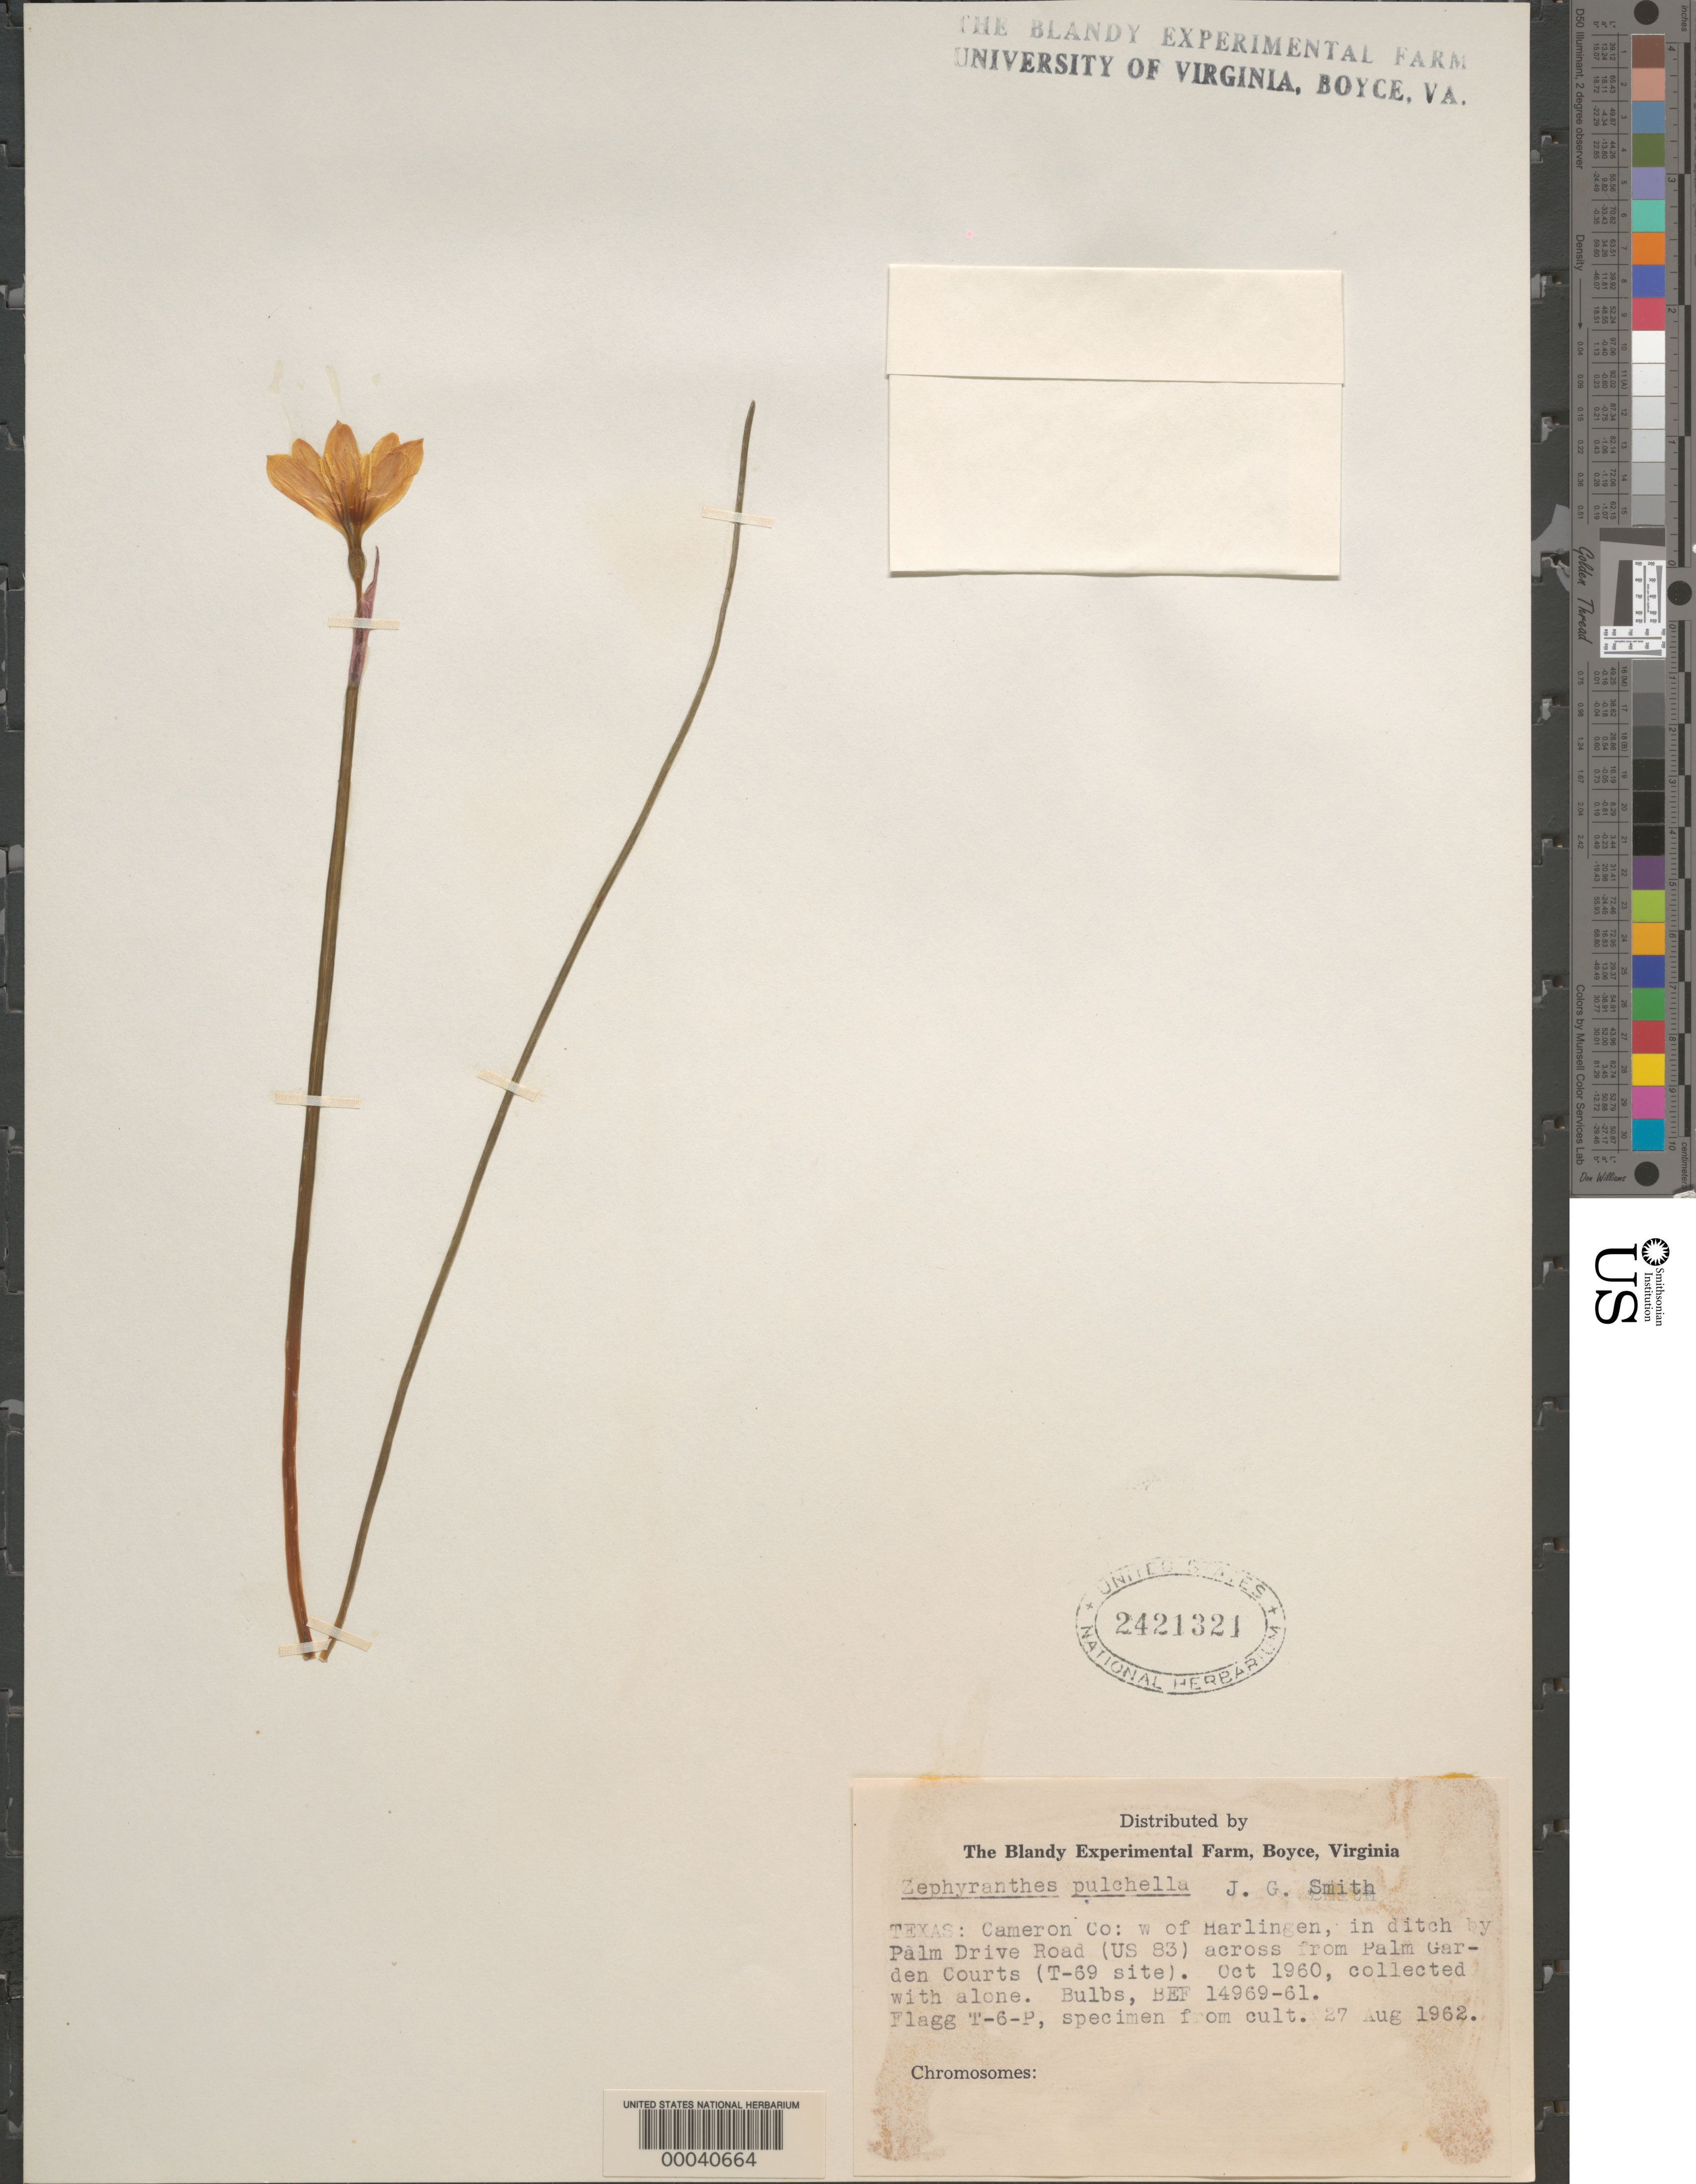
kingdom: Plantae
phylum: Tracheophyta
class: Liliopsida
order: Asparagales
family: Amaryllidaceae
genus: Zephyranthes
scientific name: Zephyranthes pulchella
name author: J.G. Sm.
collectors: R. O. Flagg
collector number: T-6-p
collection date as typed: Oct 1960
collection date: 1960-10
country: United States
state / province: Texas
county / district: Cameron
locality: W of harlingen, palm drive road (u.s.83) across from palm garden courts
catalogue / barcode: US 2421321